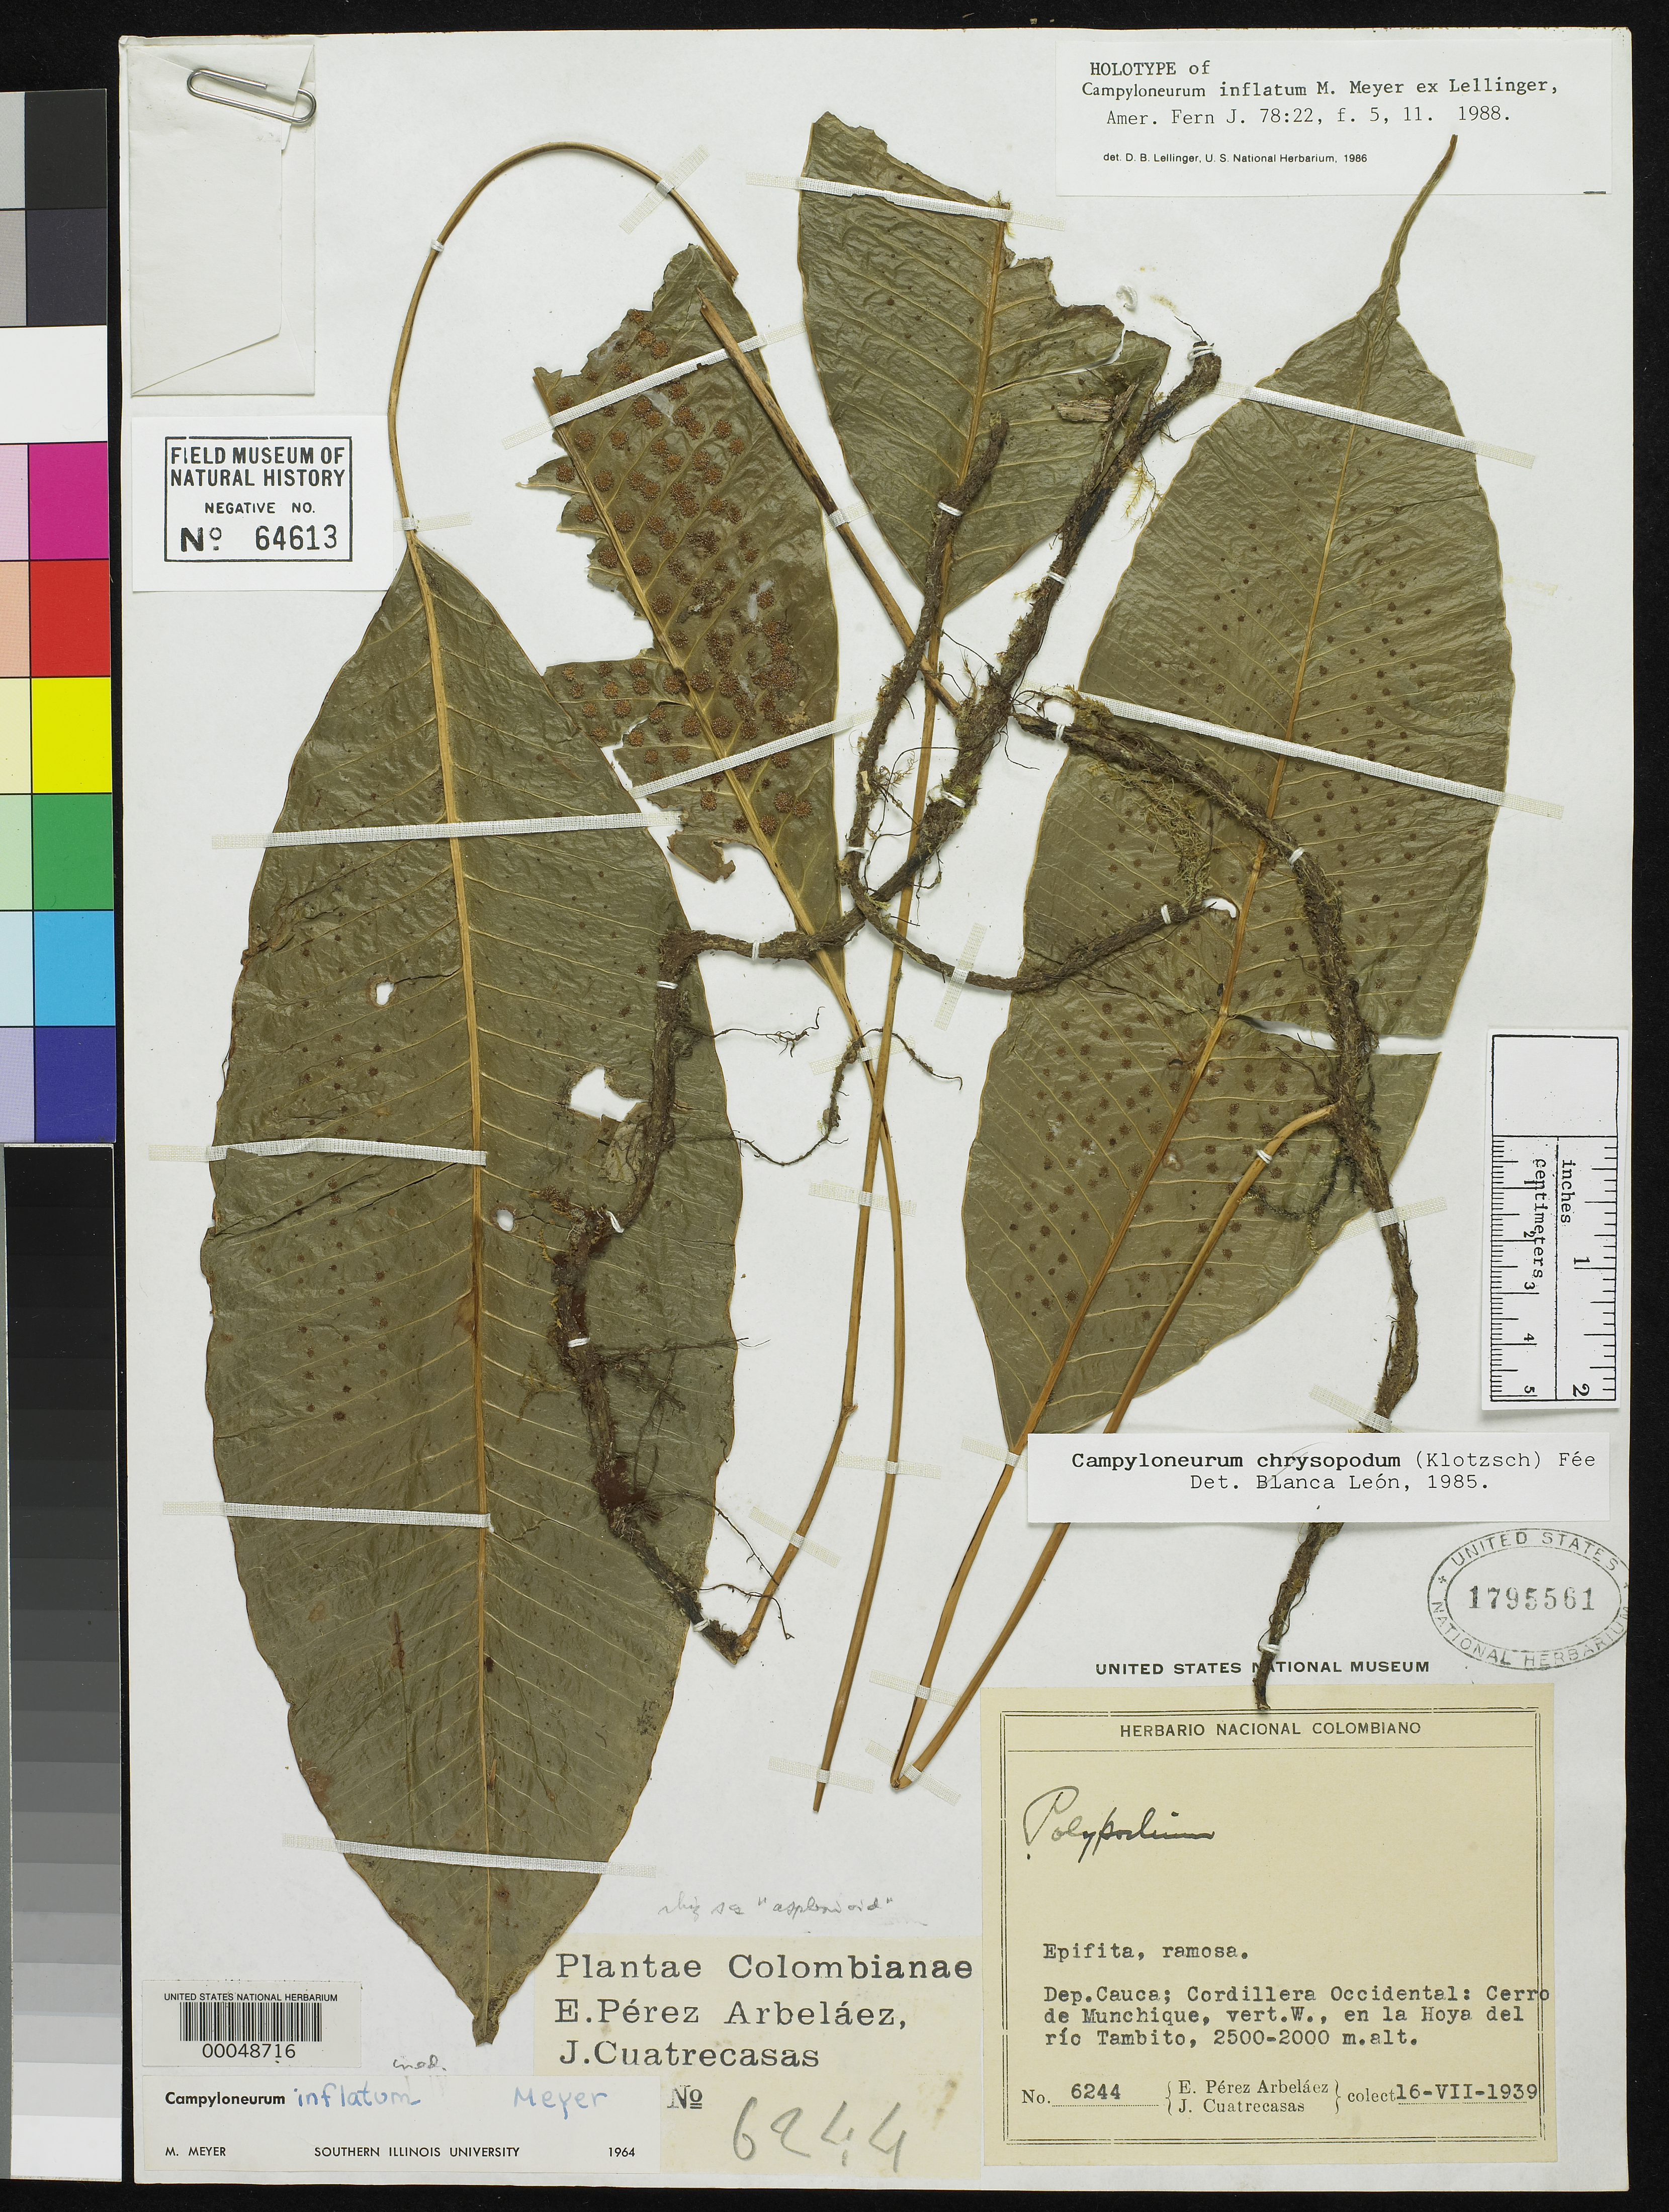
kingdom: Plantae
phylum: Tracheophyta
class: Polypodiopsida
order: Polypodiales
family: Polypodiaceae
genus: Campyloneurum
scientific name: Campyloneurum inflatum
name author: M. Mey. ex Lellinger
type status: Holotype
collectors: E. Perez & J. Cuatrecasas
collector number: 6244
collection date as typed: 16 Jul 1939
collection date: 1939-07-16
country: Colombia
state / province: Cauca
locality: Cordillera Occidental, W slope of Cerro de Munchique, Basin of Rio Tambito.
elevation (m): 2000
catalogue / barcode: US 1795561